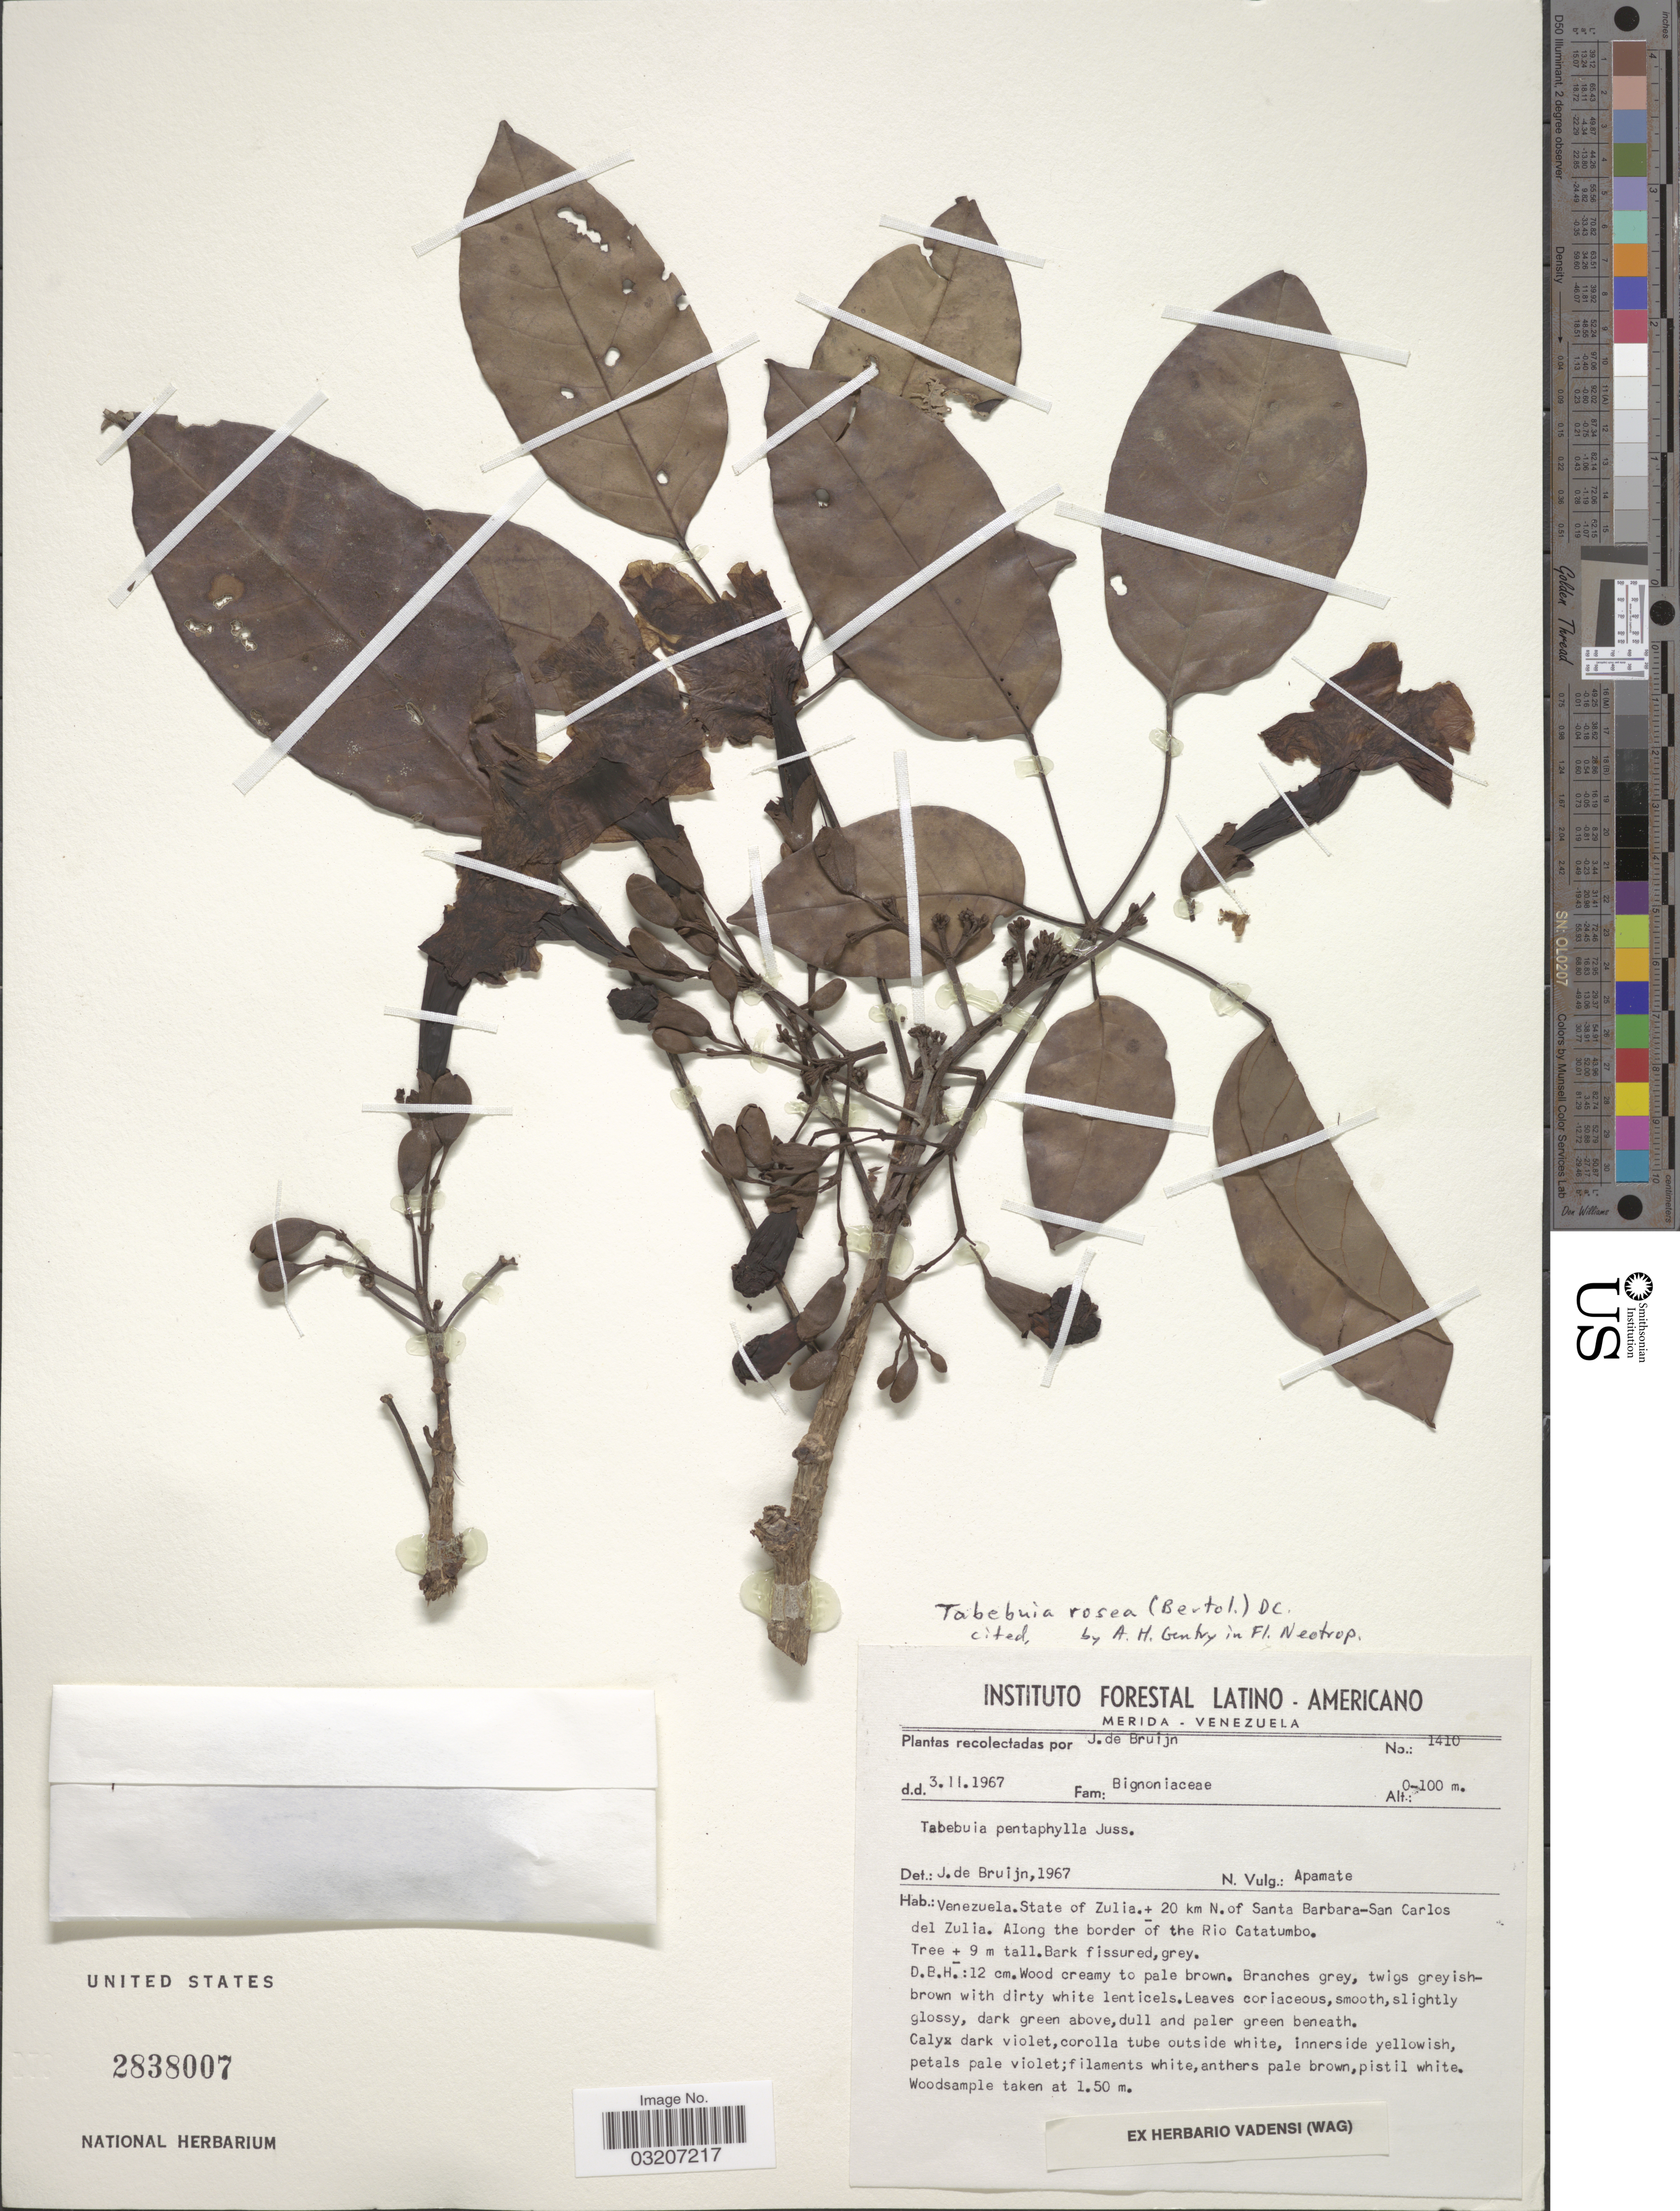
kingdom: Plantae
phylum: Tracheophyta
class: Magnoliopsida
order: Lamiales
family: Bignoniaceae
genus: Tabebuia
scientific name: Tabebuia rosea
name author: (Bertol.) DC.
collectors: J. Bruijn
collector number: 1410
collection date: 1967-11-03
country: Venezuela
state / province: Zulia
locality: ± 20 km N. of Santa Barbara-San Carlos del Zulia. Along the border of the Rio Catatumbo.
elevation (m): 0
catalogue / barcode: US 2838007